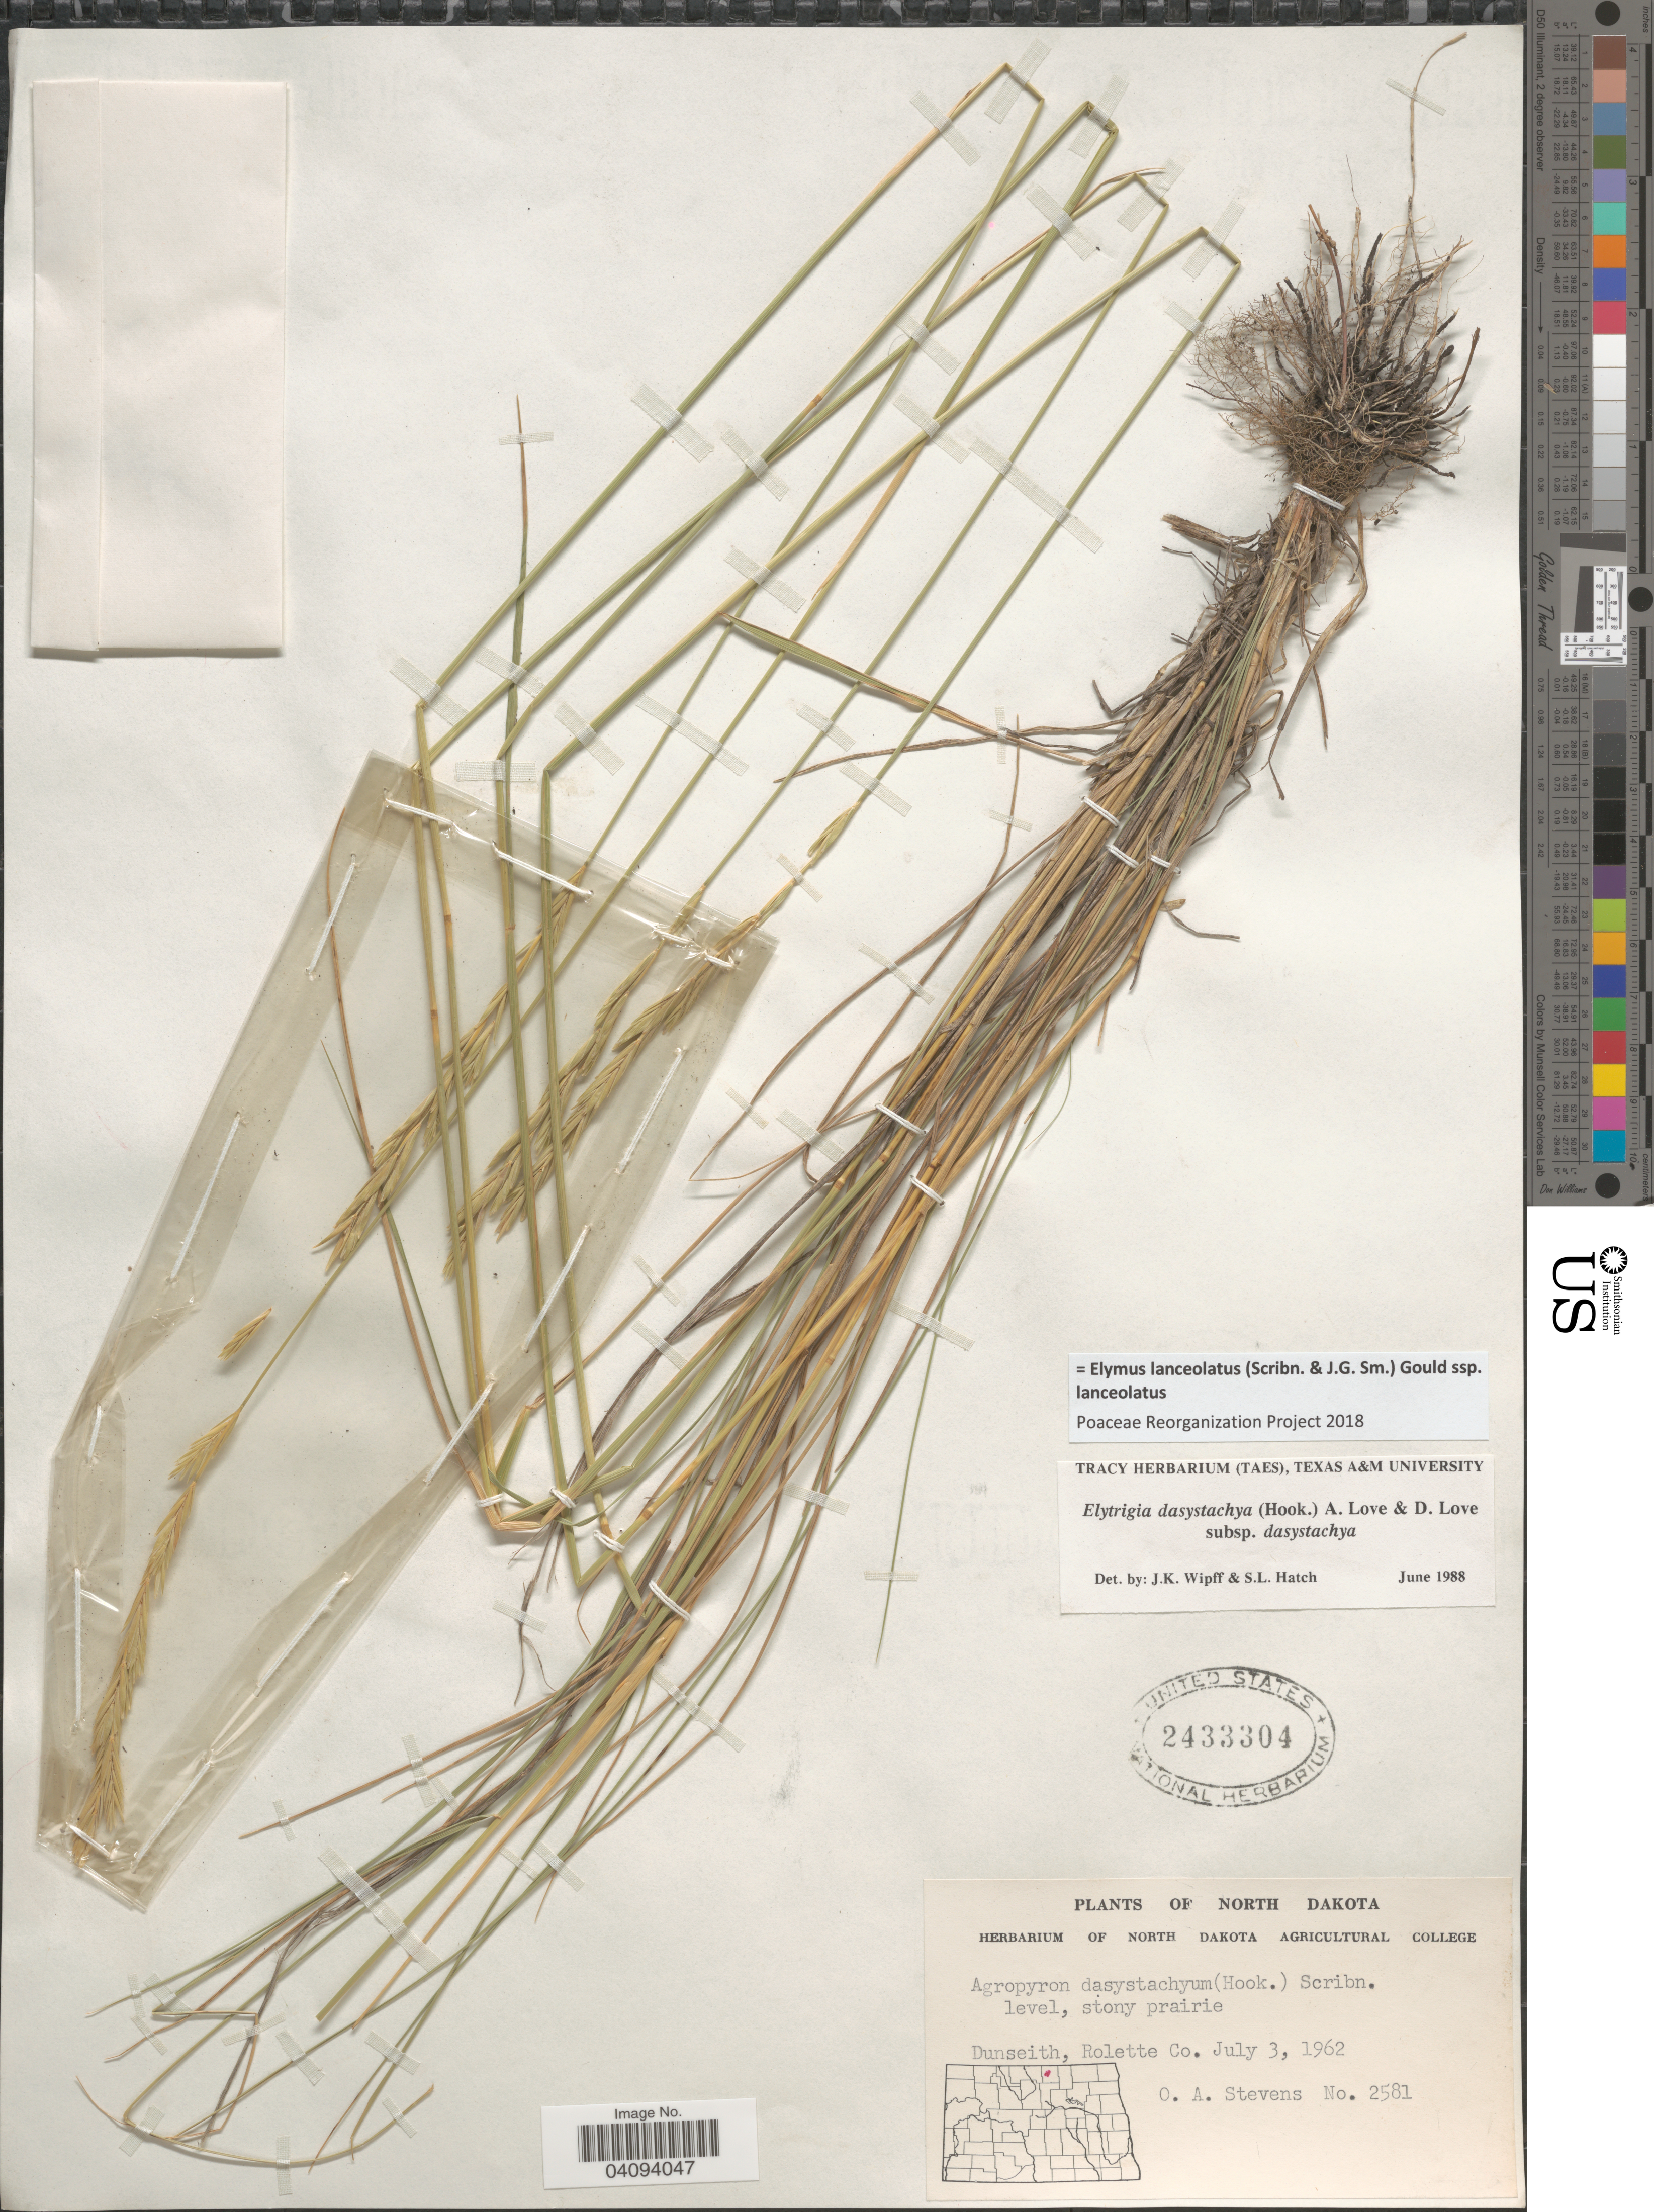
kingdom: Plantae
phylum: Tracheophyta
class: Liliopsida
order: Poales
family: Poaceae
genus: Elymus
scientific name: Elymus lanceolatus subsp. lanceolatus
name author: (Scribn. & J.G. Sm.) Gould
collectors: O. A. Stevens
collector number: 2581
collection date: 1962-07-03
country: United States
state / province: North Dakota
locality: Dunseith, Rolette Co.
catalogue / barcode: US 2433304